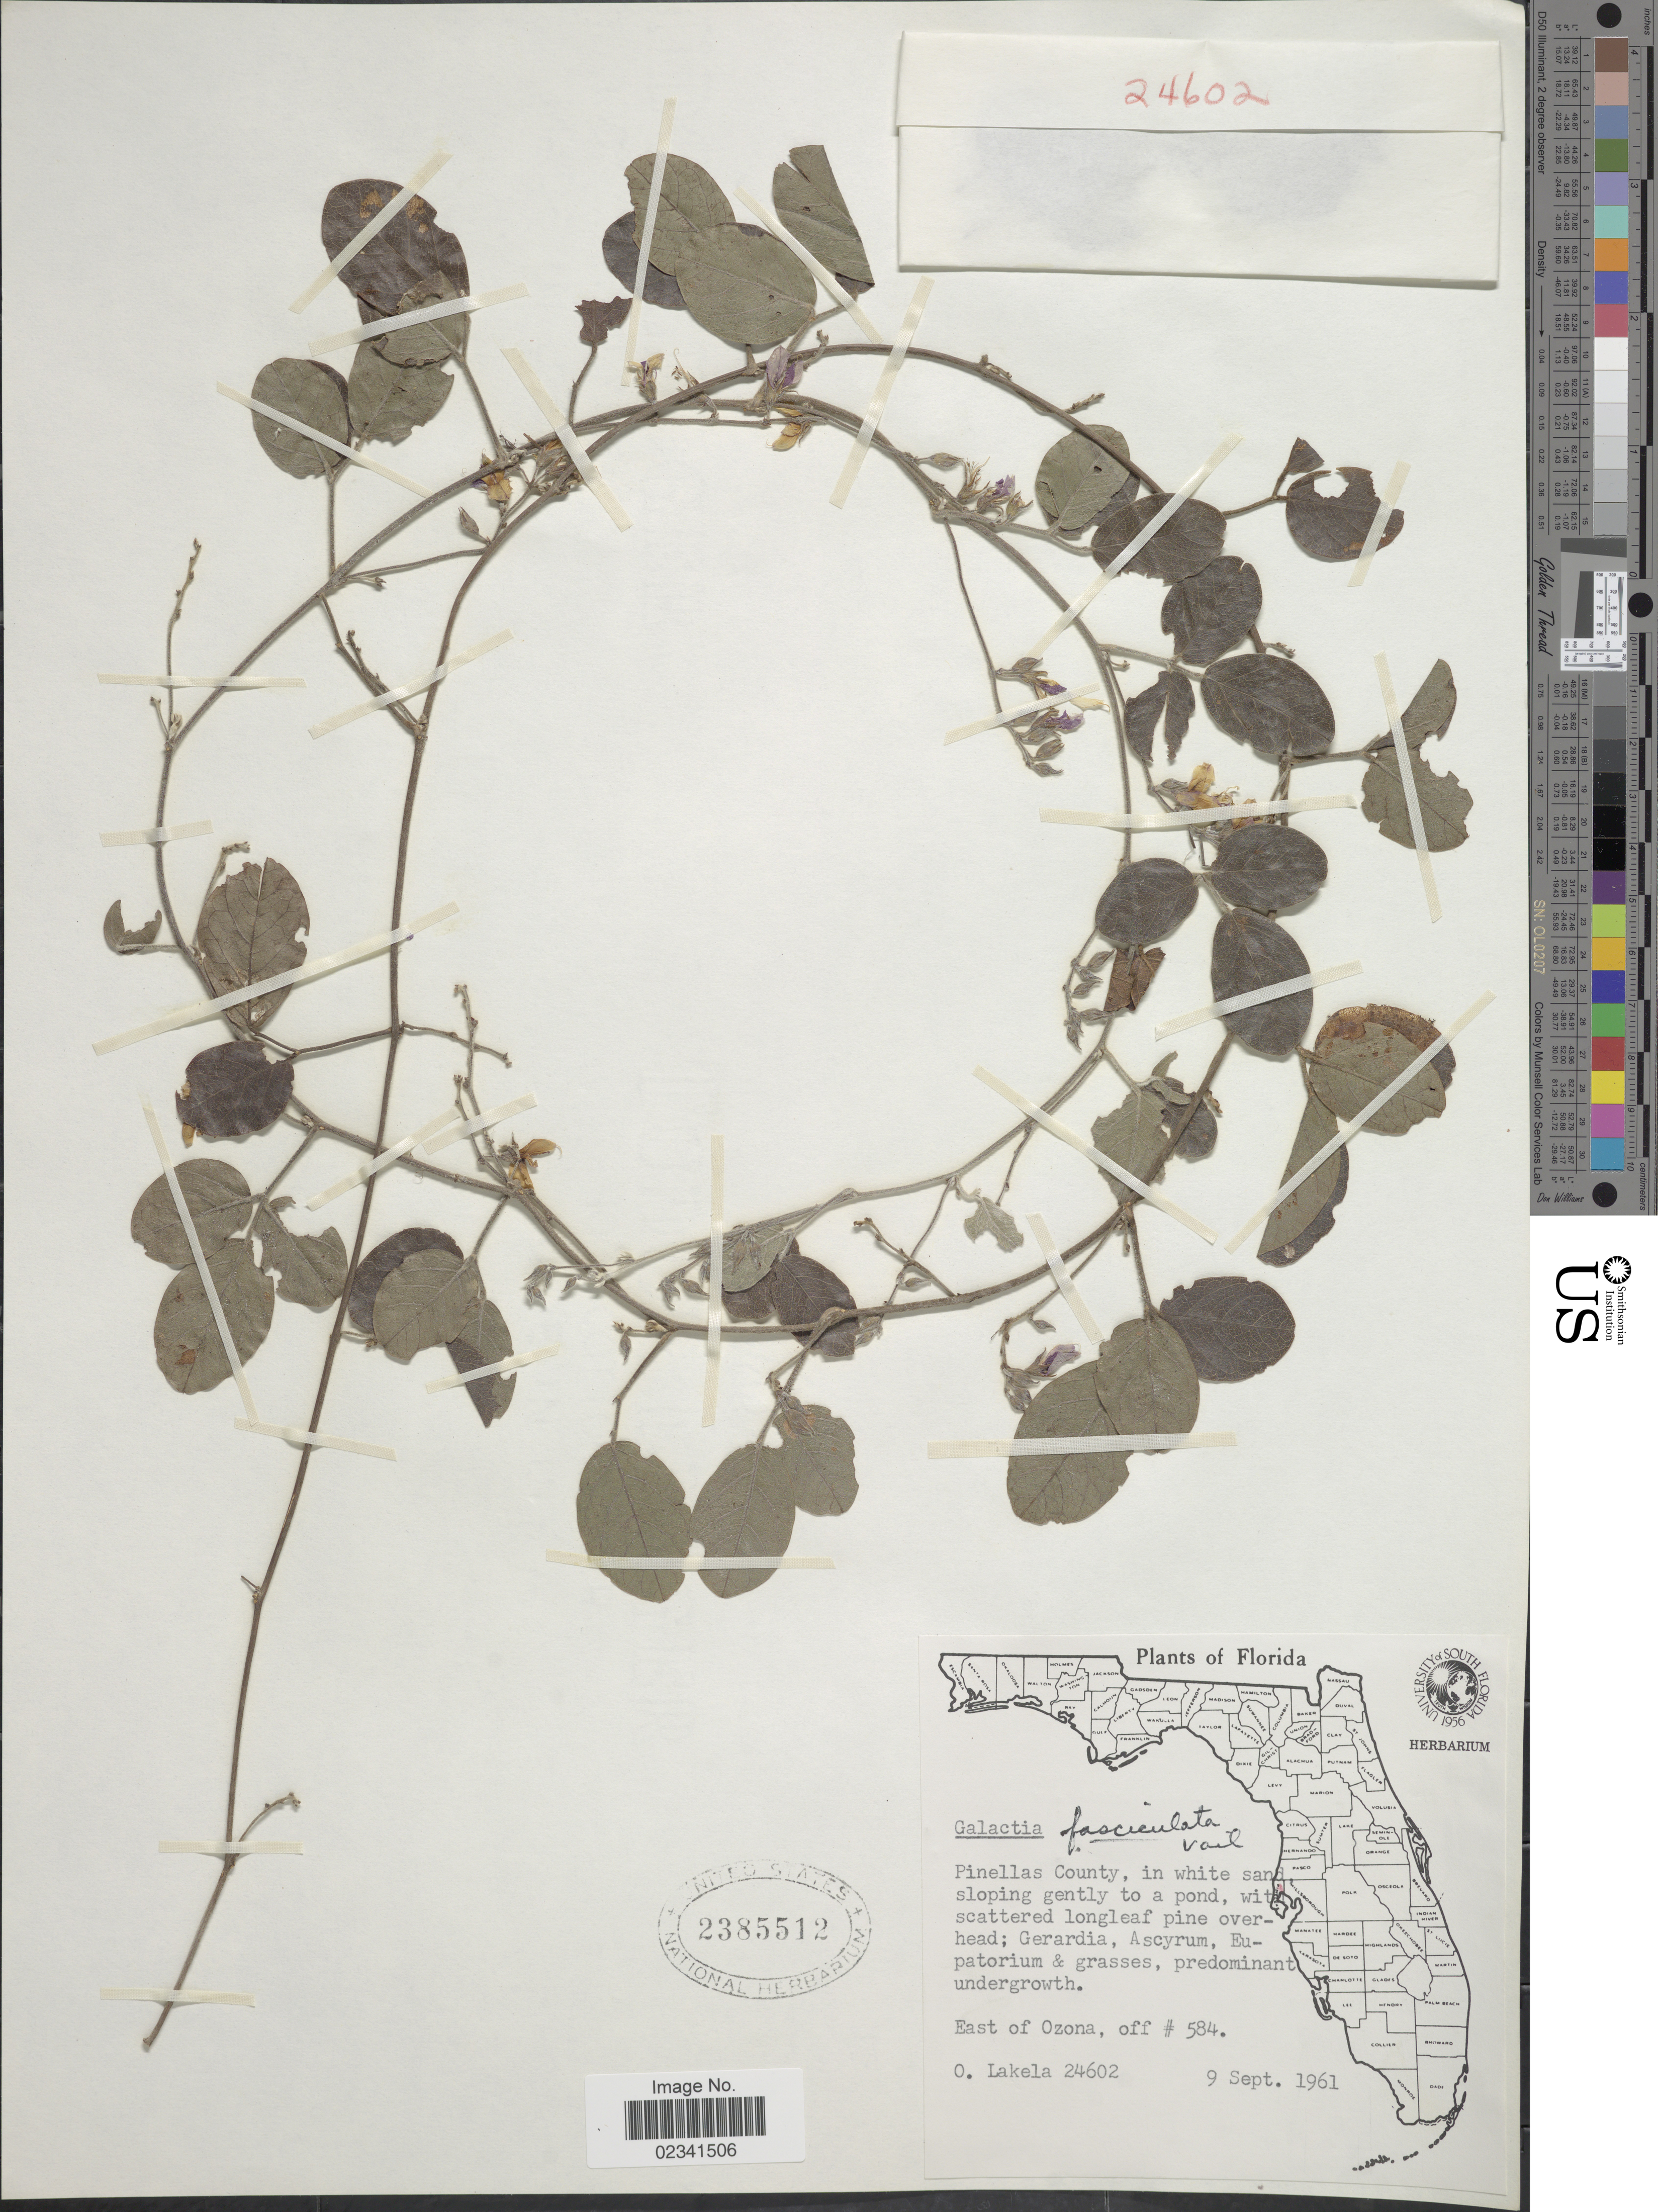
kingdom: Plantae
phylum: Tracheophyta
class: Magnoliopsida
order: Fabales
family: Fabaceae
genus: Galactia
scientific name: Galactia fasciculata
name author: Vail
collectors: O. Lakela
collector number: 24602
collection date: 1961-09-09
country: United States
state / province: Florida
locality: Pinellas County, East of Ozona, off # 584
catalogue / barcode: US 2385512